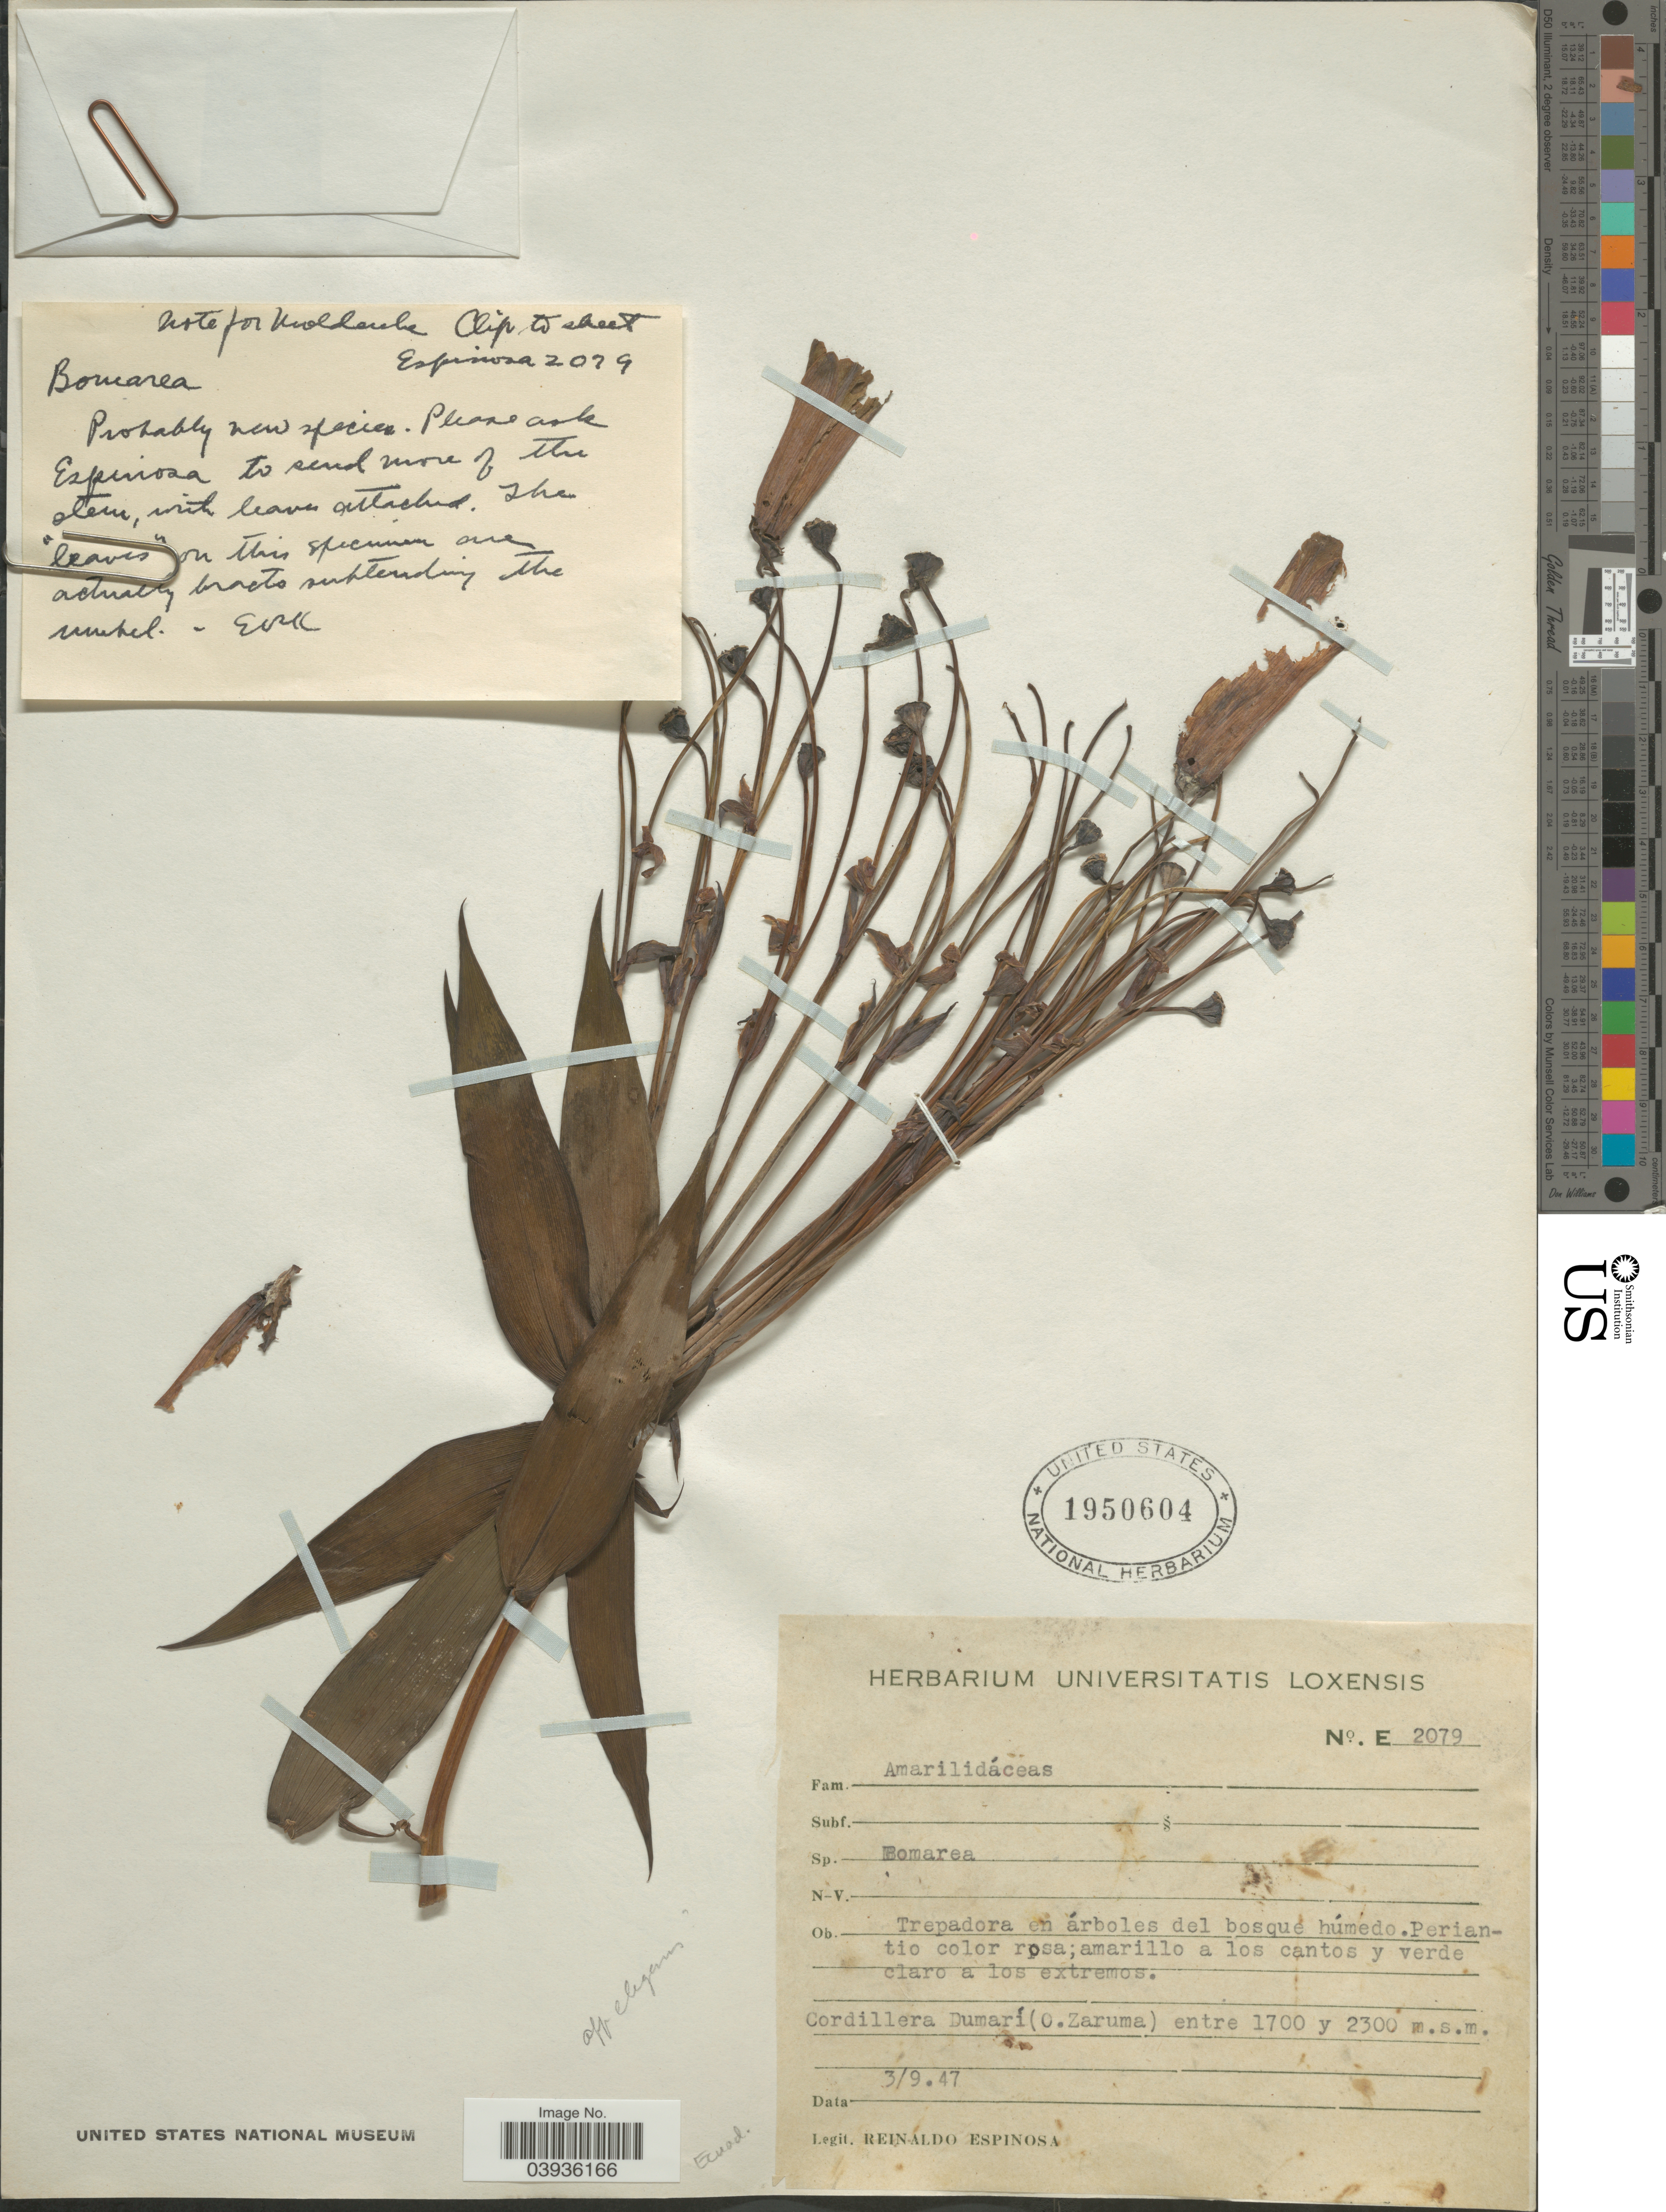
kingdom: Plantae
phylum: Tracheophyta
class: Liliopsida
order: Liliales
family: Alstroemeriaceae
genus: Bomarea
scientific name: Bomarea elegans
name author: Sodiro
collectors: R. Espinosa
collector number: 2079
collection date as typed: Transcribed d/m/y: 3/9/47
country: Ecuador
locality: Cordillera Dumarí (O. Zaruma).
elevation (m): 1700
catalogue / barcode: US 1950604